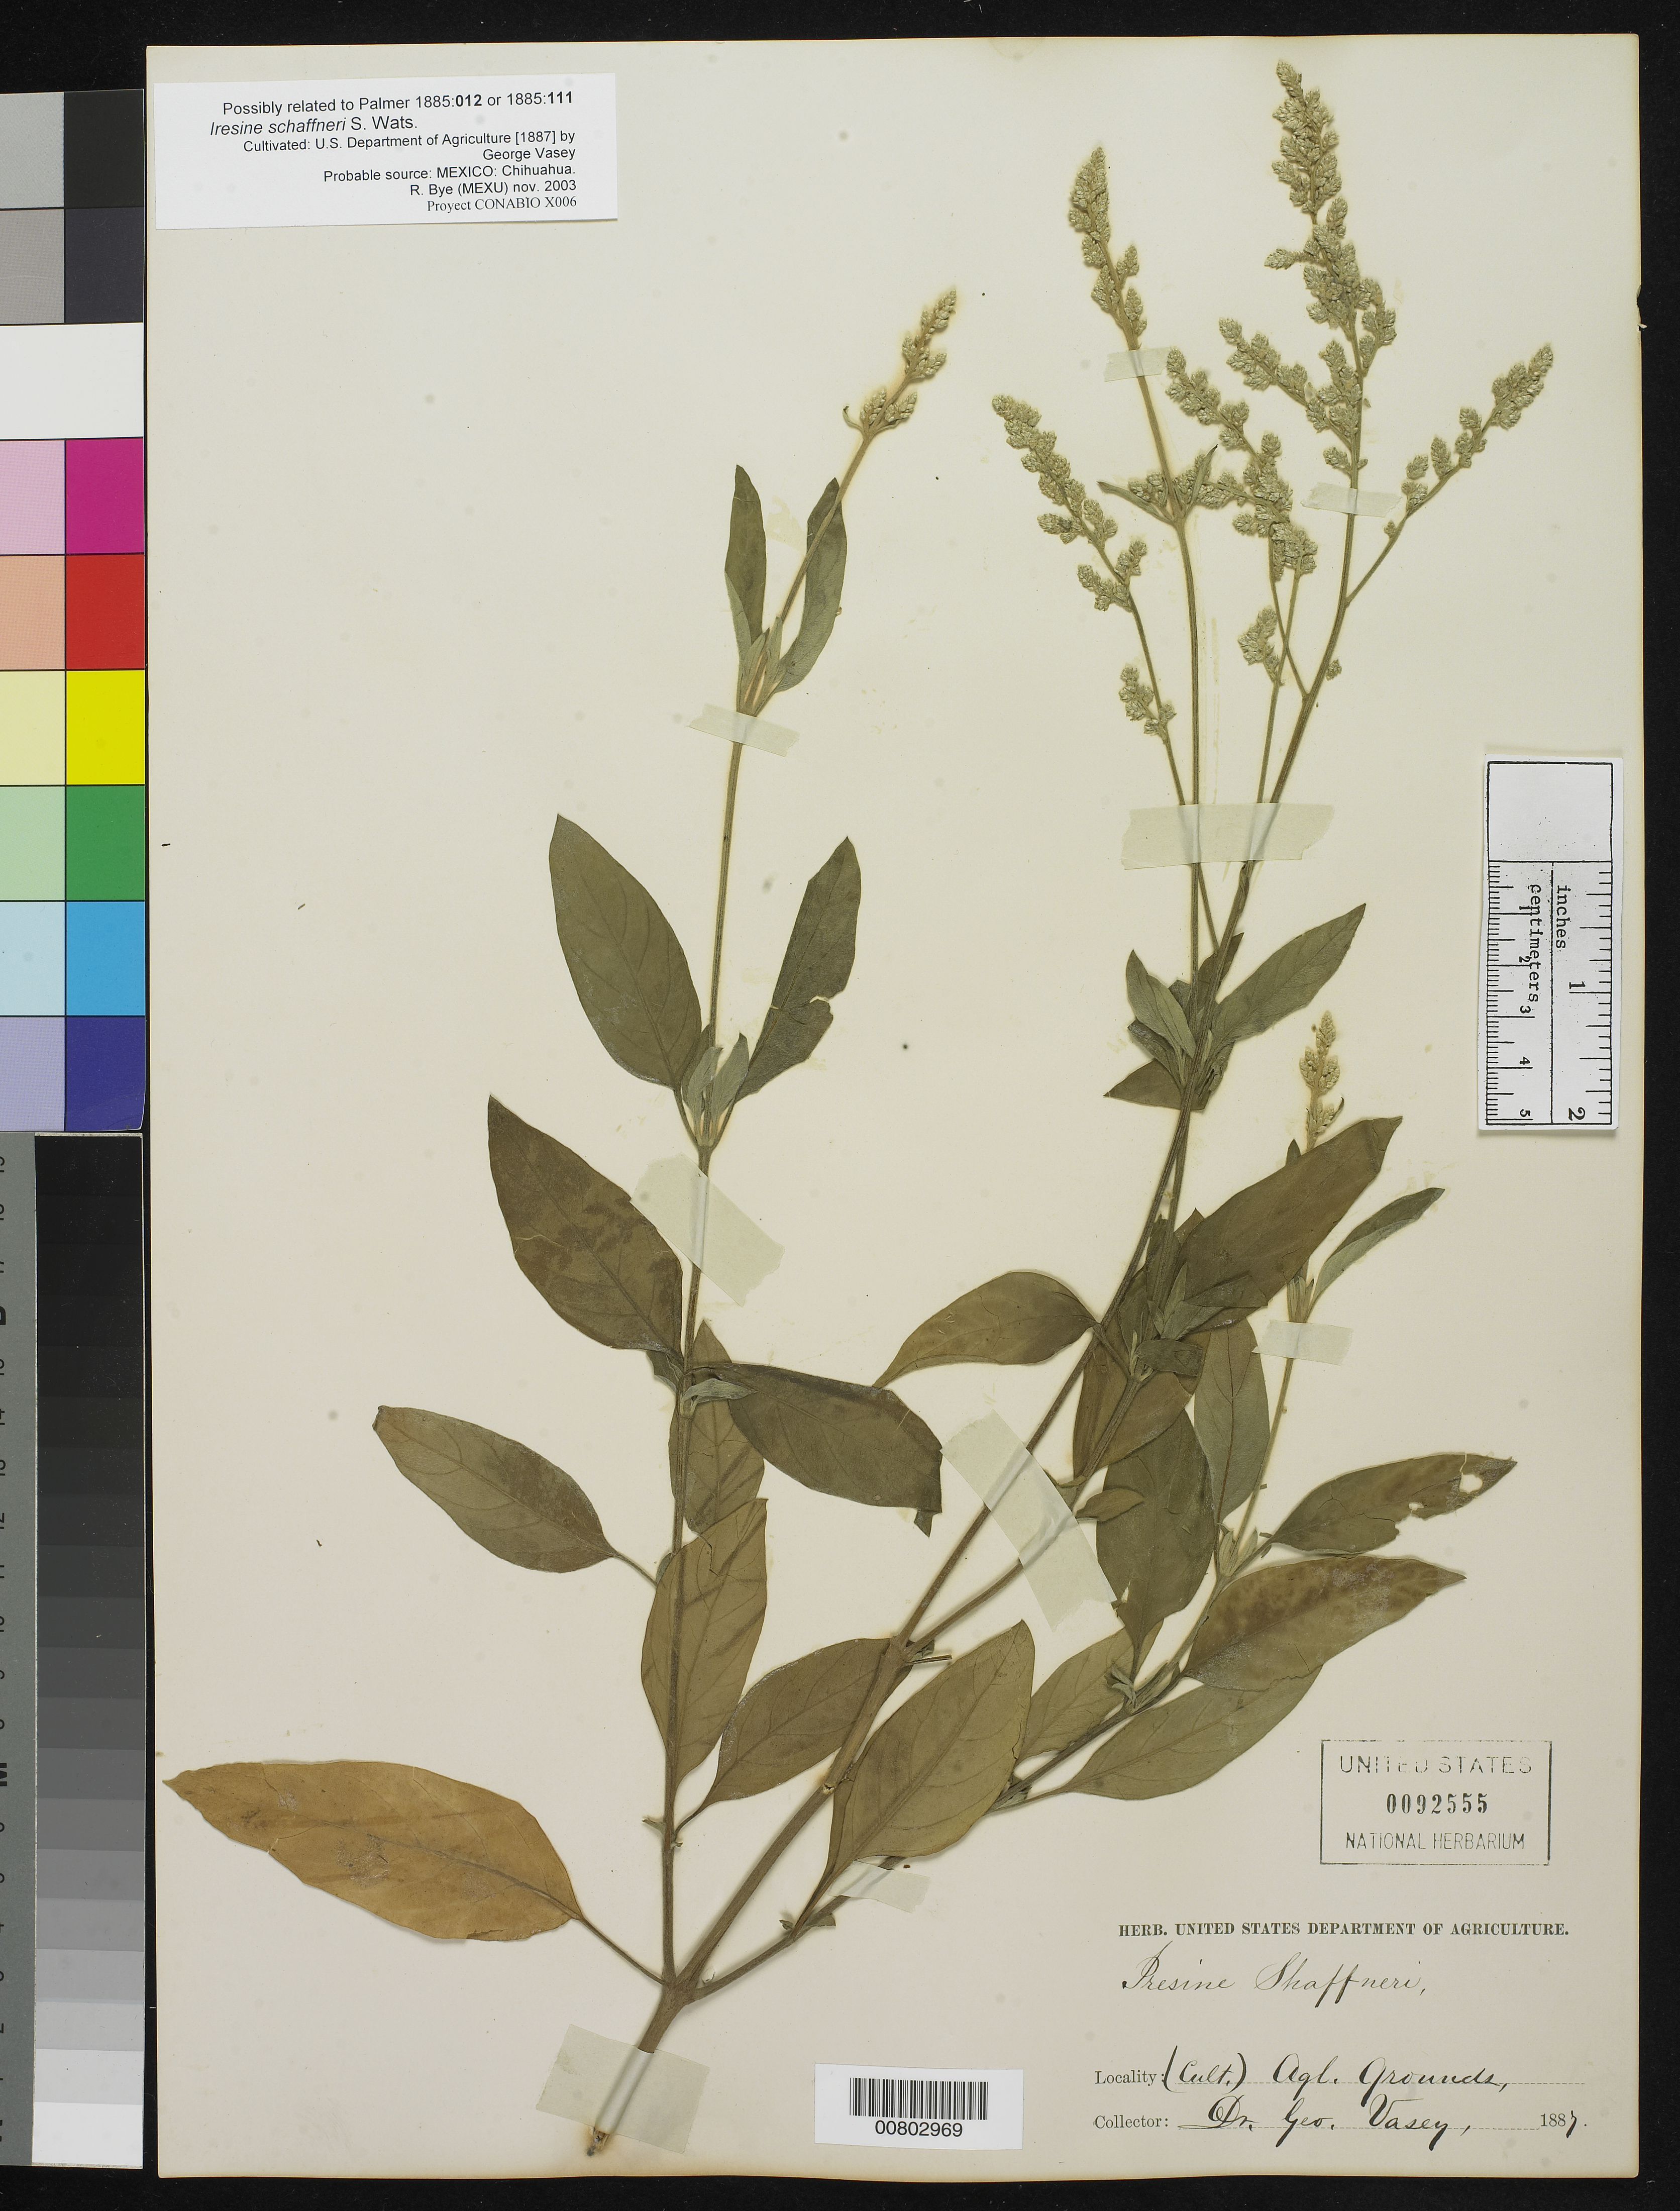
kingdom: Plantae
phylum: Tracheophyta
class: Magnoliopsida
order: Caryophyllales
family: Amaranthaceae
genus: Iresine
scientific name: Iresine schaffneri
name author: S. Watson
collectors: G. R. Vasey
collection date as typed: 1887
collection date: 1887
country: United States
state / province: District of Columbia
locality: Agricultural Grounds.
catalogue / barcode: US 92555